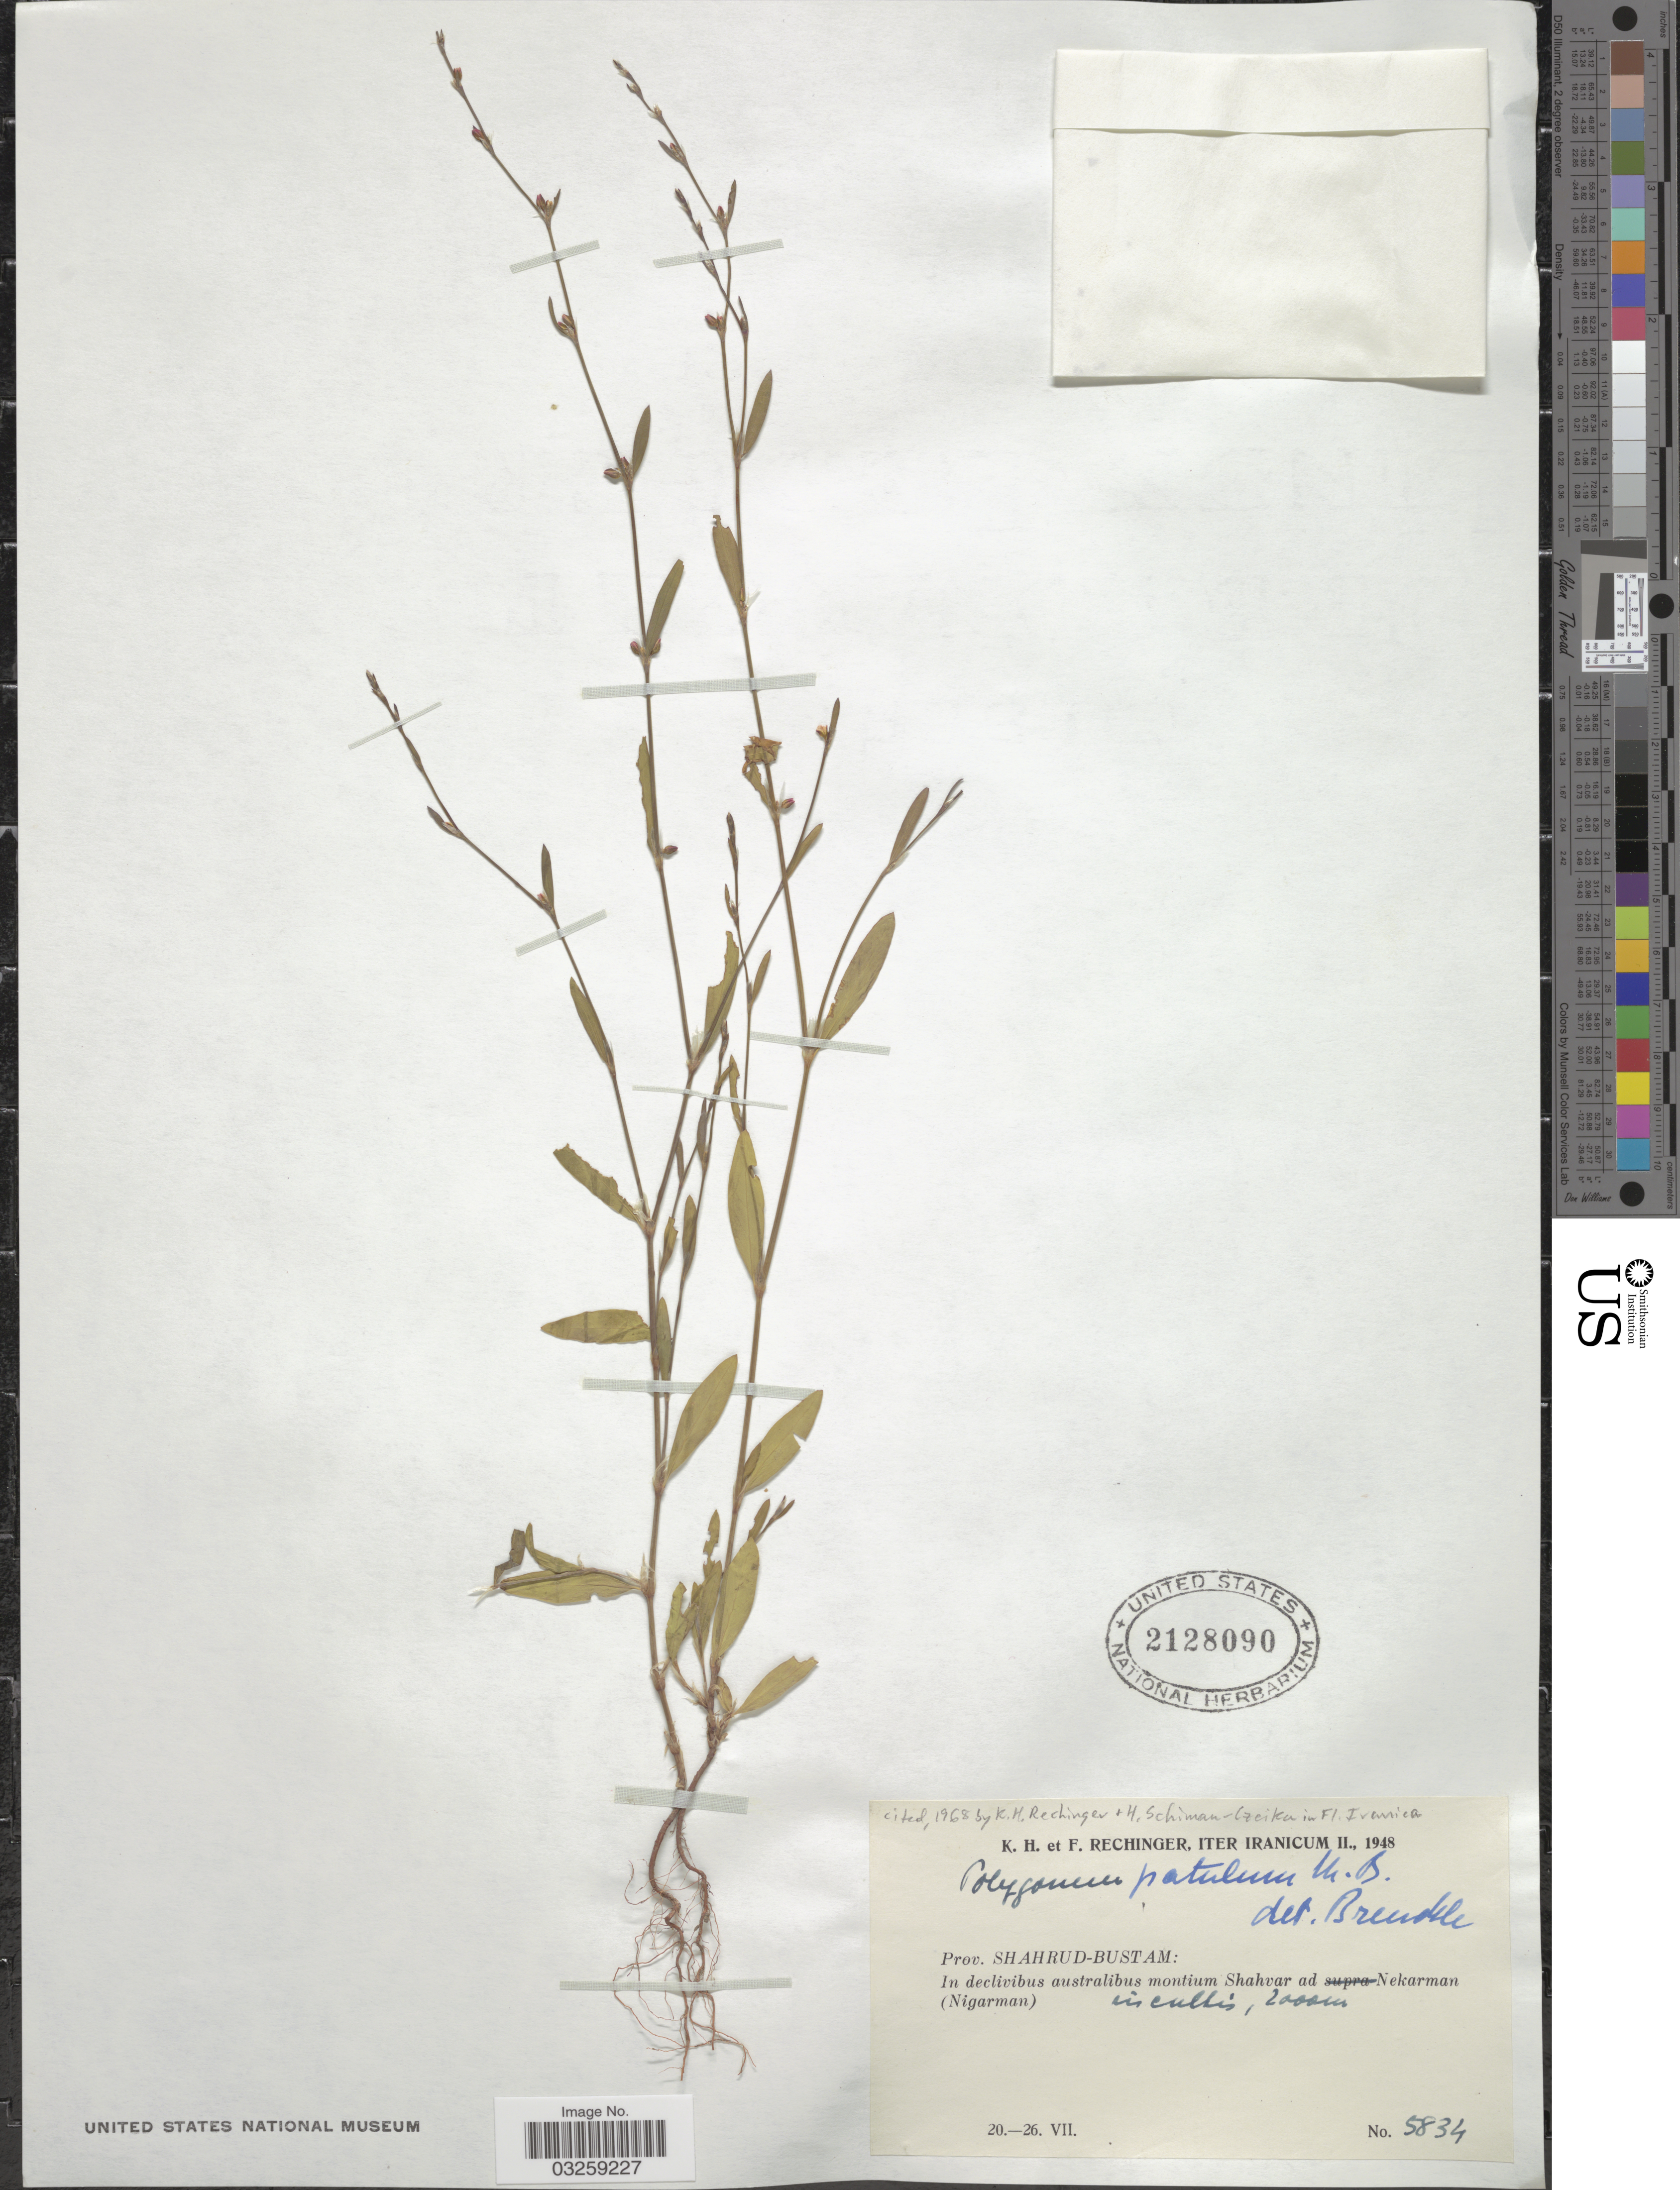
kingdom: Plantae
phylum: Tracheophyta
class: Magnoliopsida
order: Caryophyllales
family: Polygonaceae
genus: Polygonum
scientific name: Polygonum patulum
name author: M. Bieb.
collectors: K. H. Rechinger & F. Rechinger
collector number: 5834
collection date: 1948-07-20/1948-07-26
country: Iran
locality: Prov. Shahrud-Bustam: In declivibus australibus montium Shahvar ad Nekarman (Nigarman).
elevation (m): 2000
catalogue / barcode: US 2128090